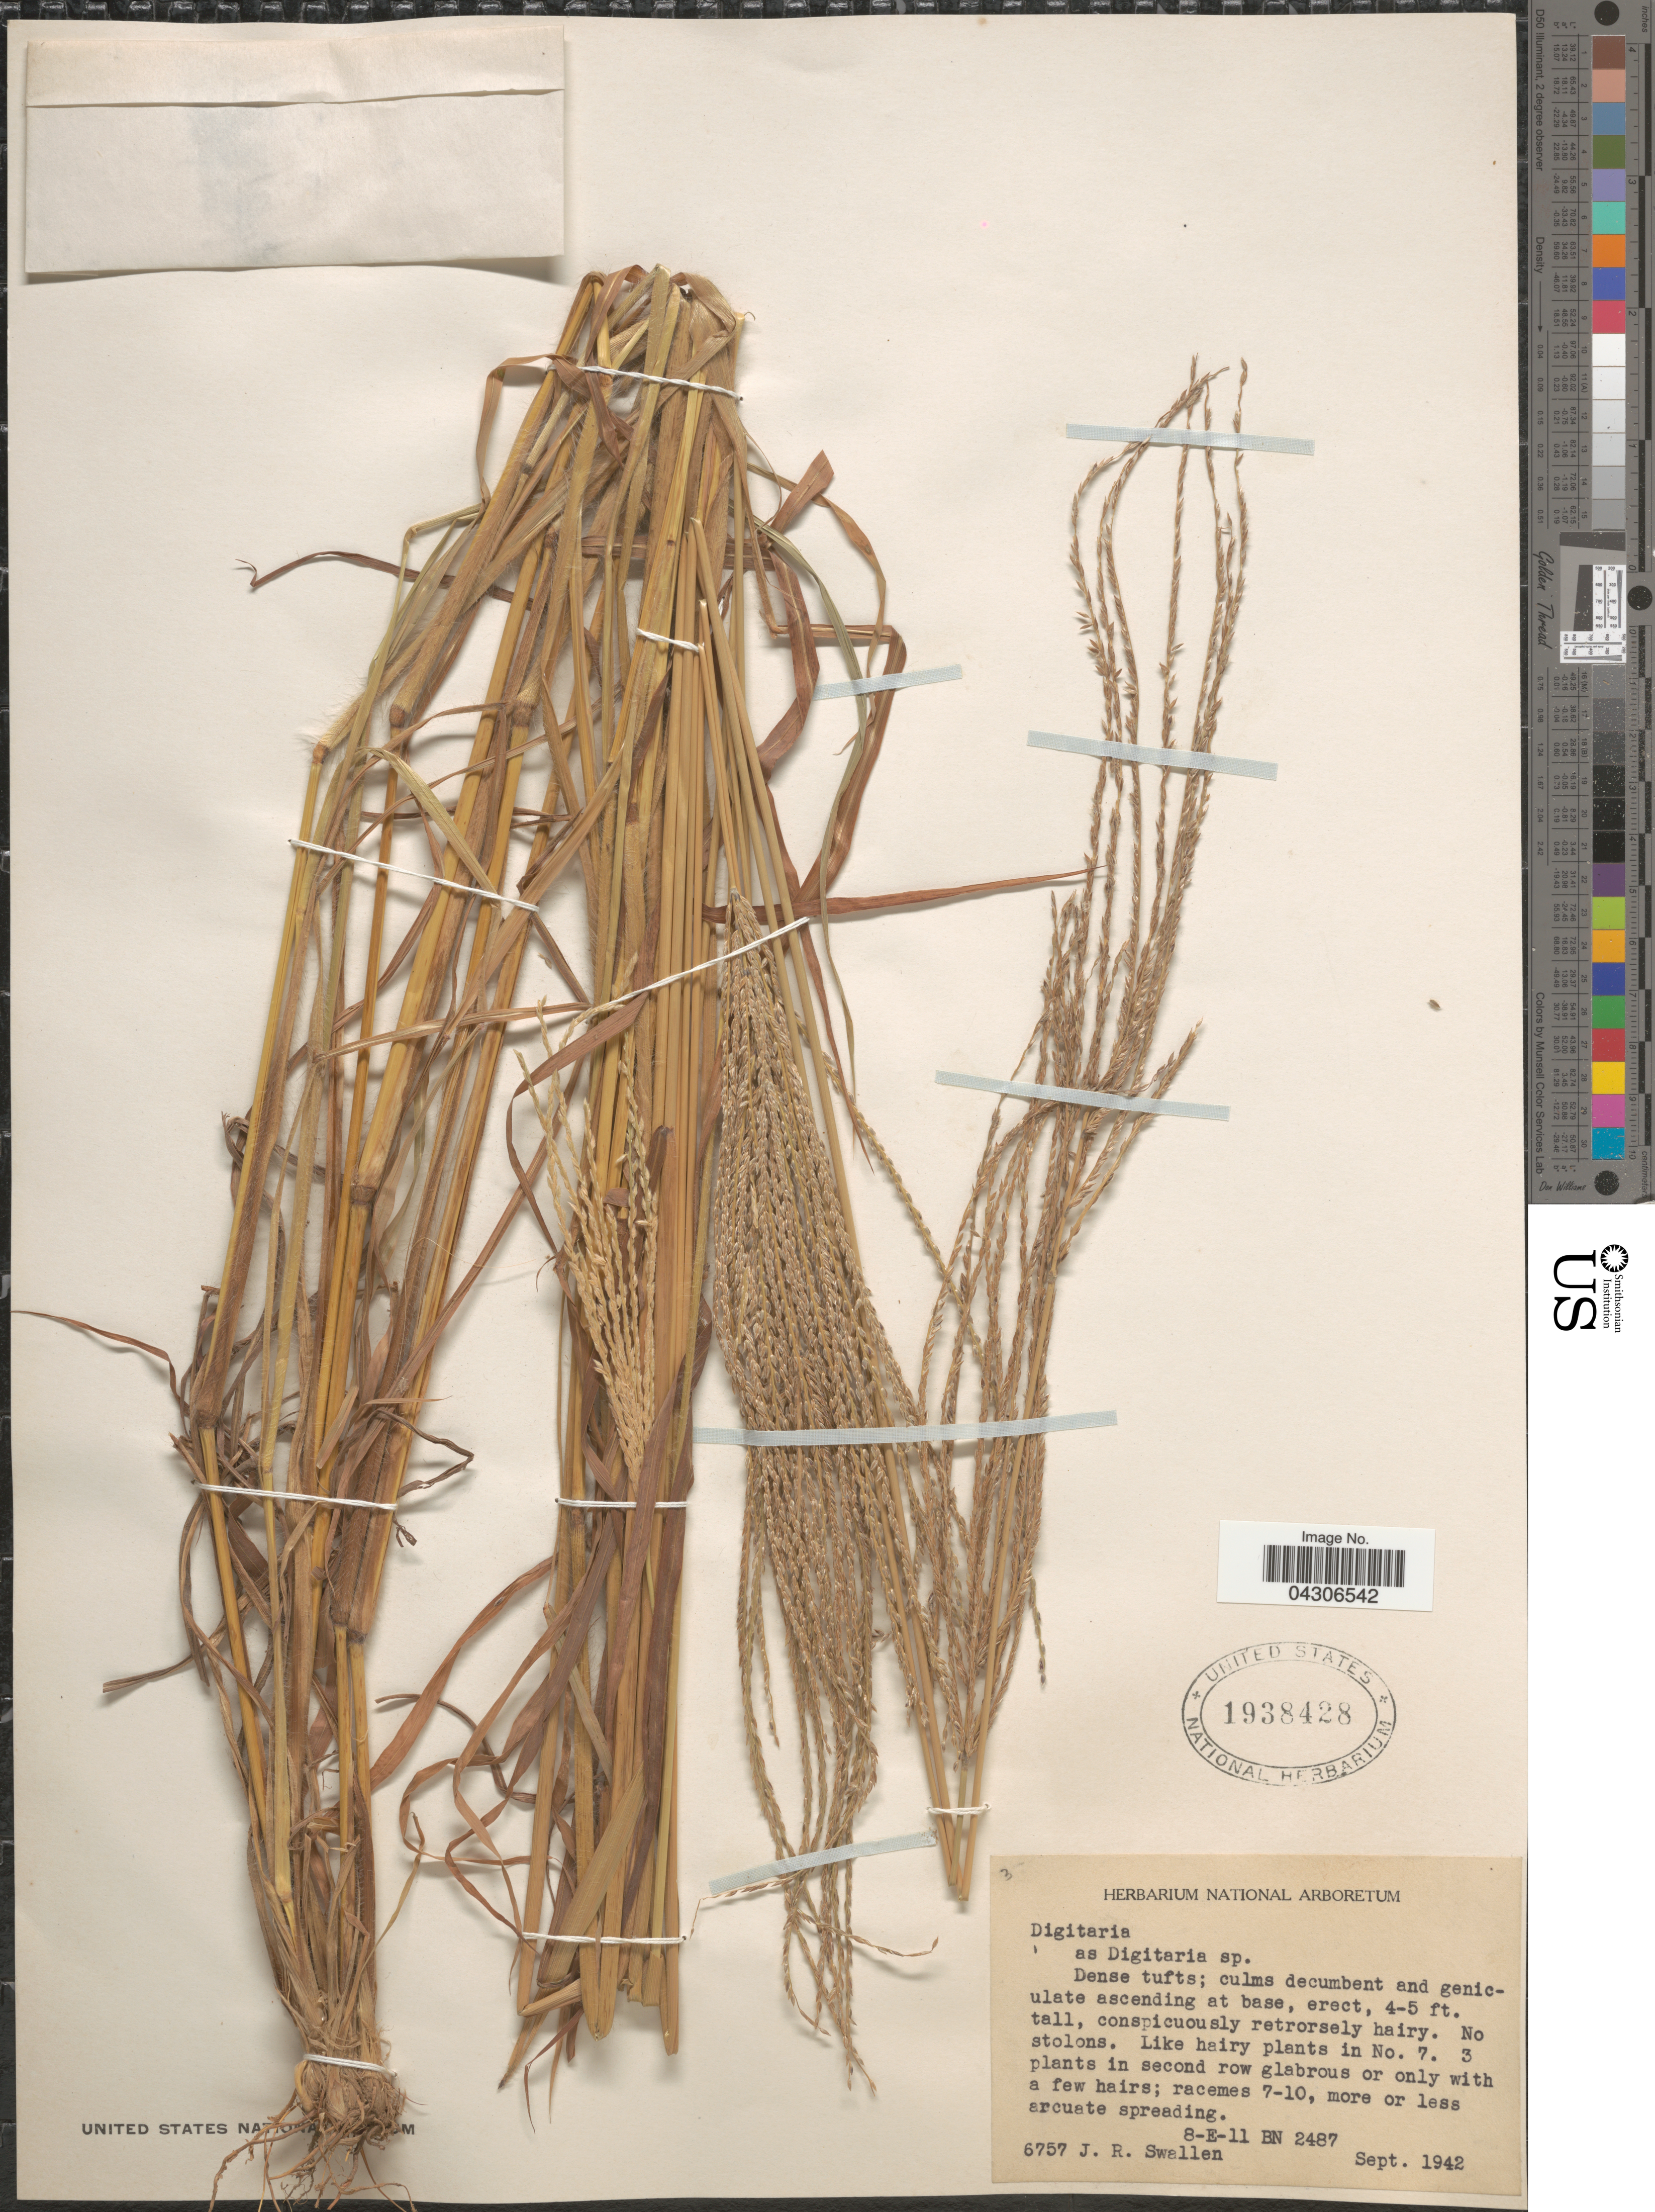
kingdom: Plantae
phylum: Tracheophyta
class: Liliopsida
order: Poales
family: Poaceae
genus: Digitaria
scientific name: Digitaria sp.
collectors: J. R. Swallen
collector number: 6757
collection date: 1942-09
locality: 8-E-11 BN2487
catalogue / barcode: US 1938428